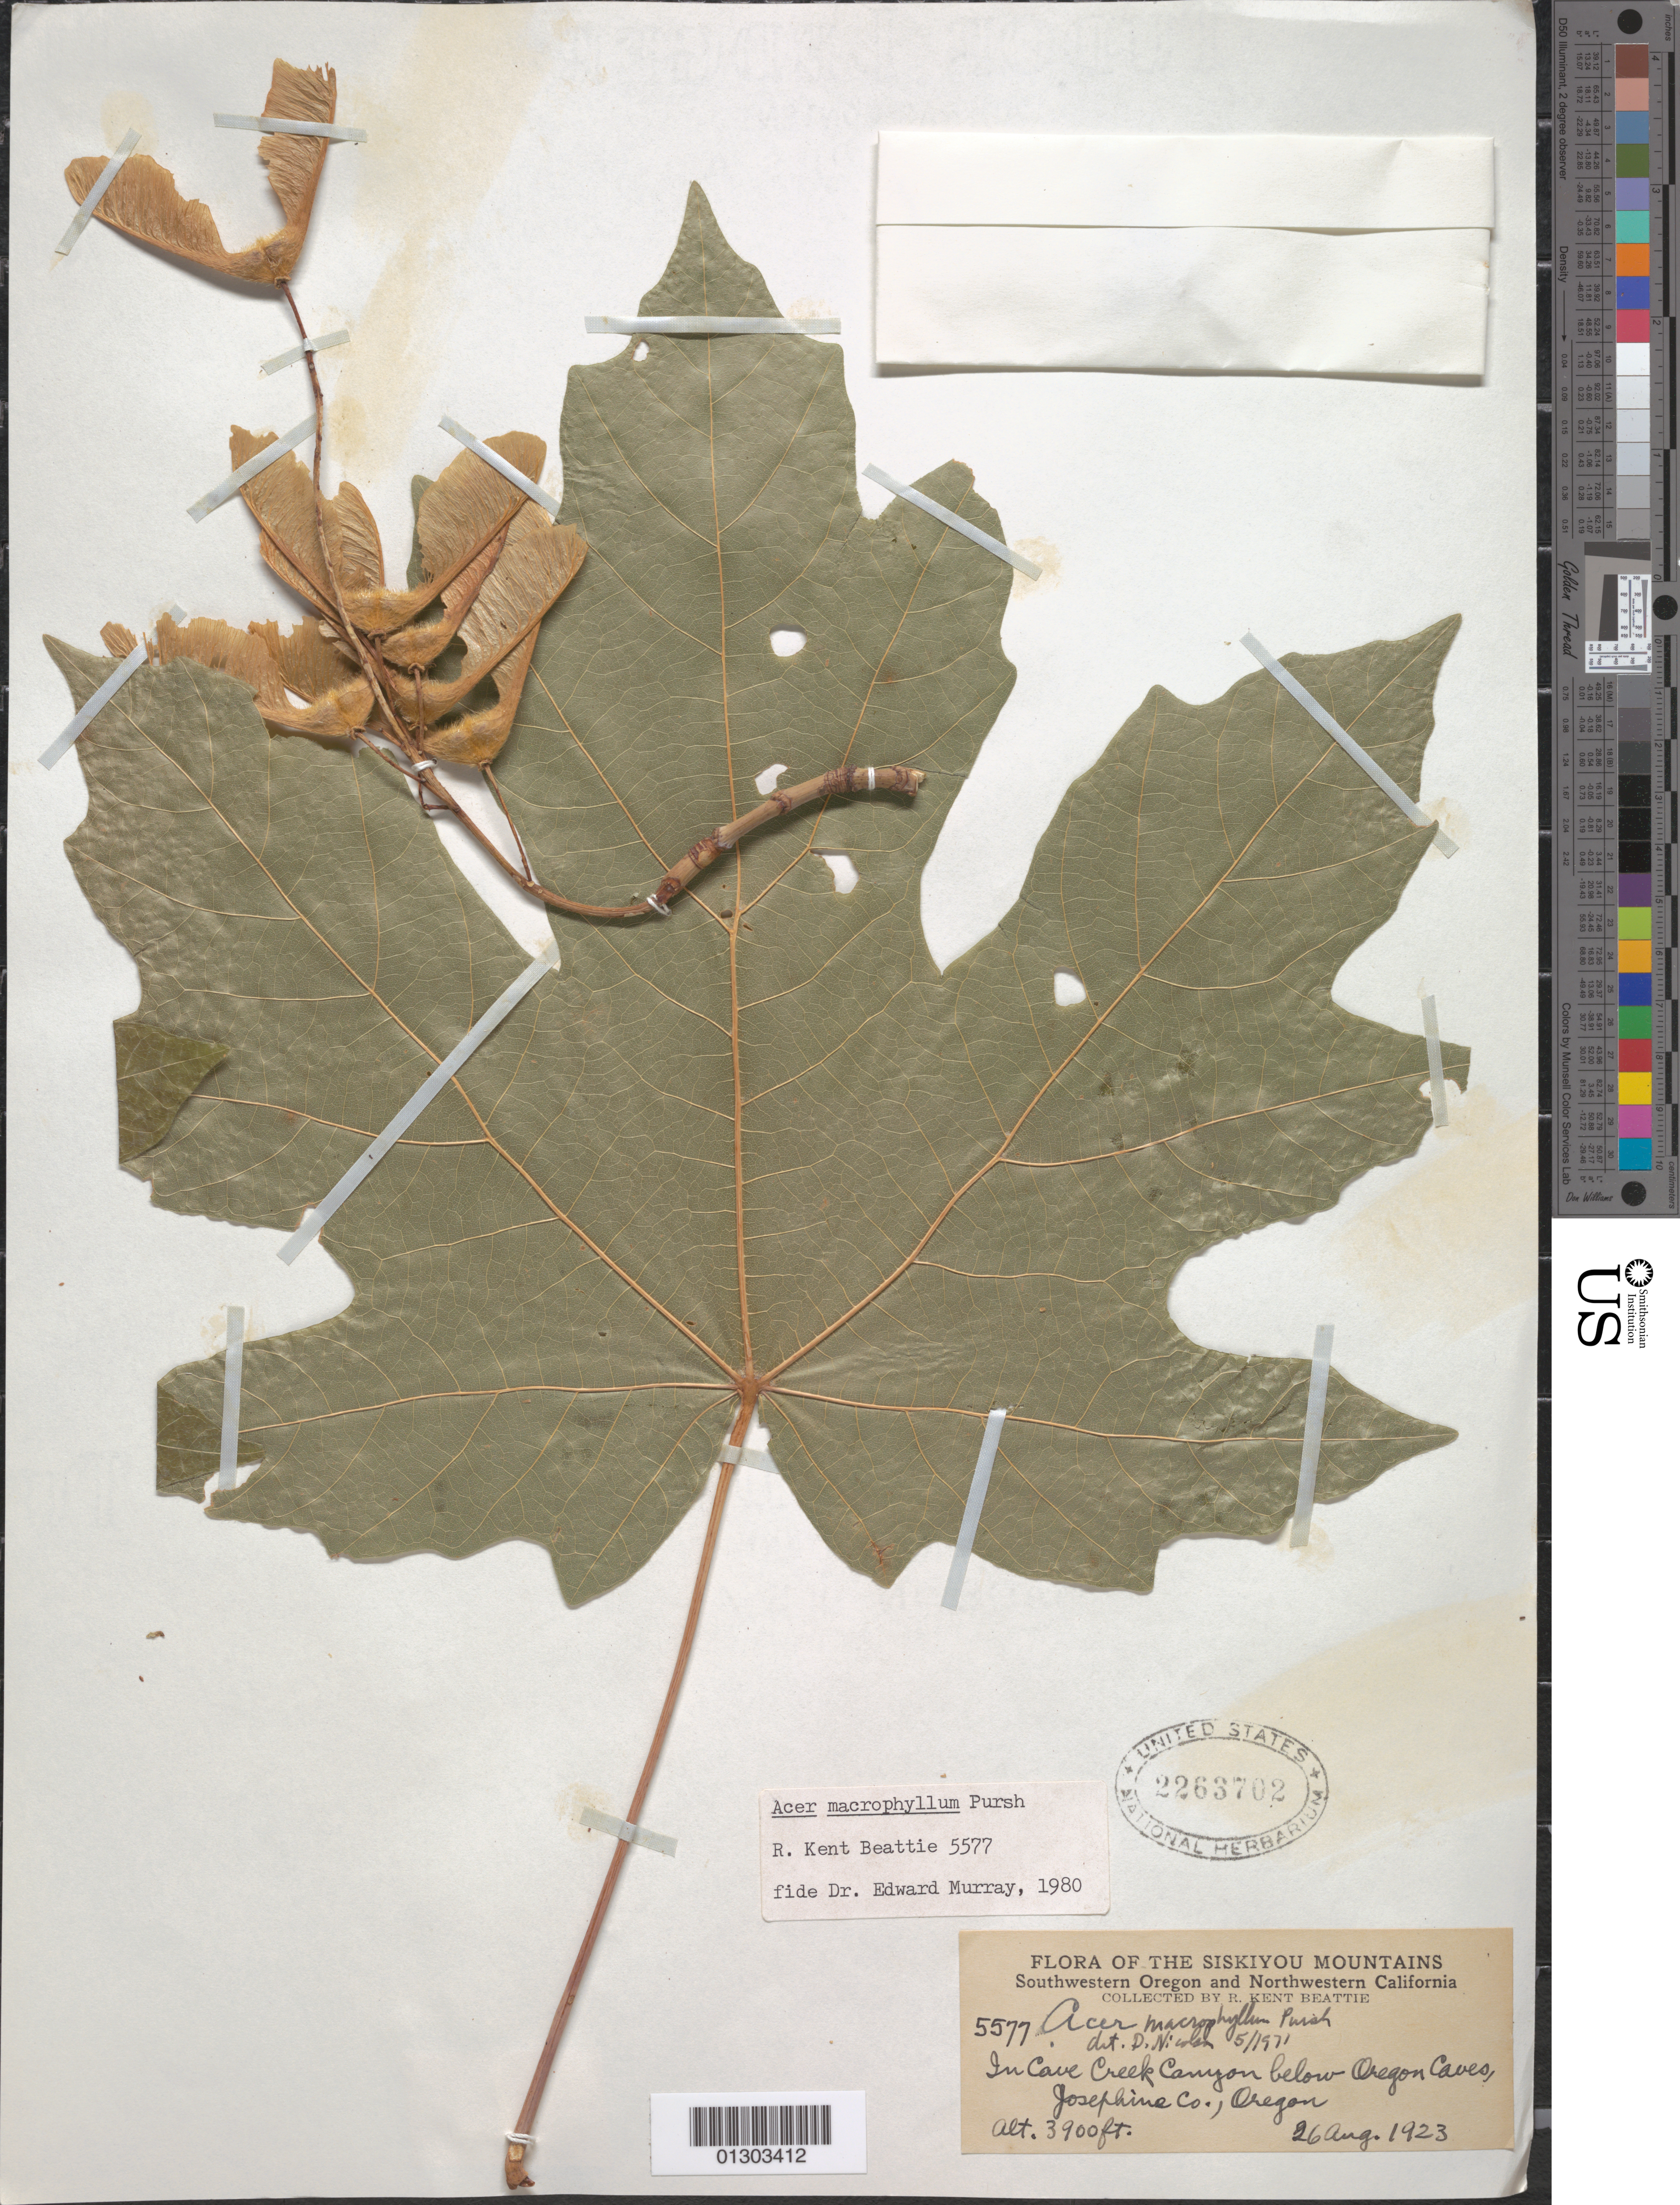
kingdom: Plantae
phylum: Tracheophyta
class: Magnoliopsida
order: Sapindales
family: Sapindaceae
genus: Acer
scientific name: Acer macrophyllum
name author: Pursh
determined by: Murray, Edward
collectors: R. K. Beattie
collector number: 5577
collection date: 1923-08-26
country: United States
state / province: Oregon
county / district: Josephine County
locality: Josephine County, in Cave Creek Canyon below Oregon Caves.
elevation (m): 1189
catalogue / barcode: US 2263702